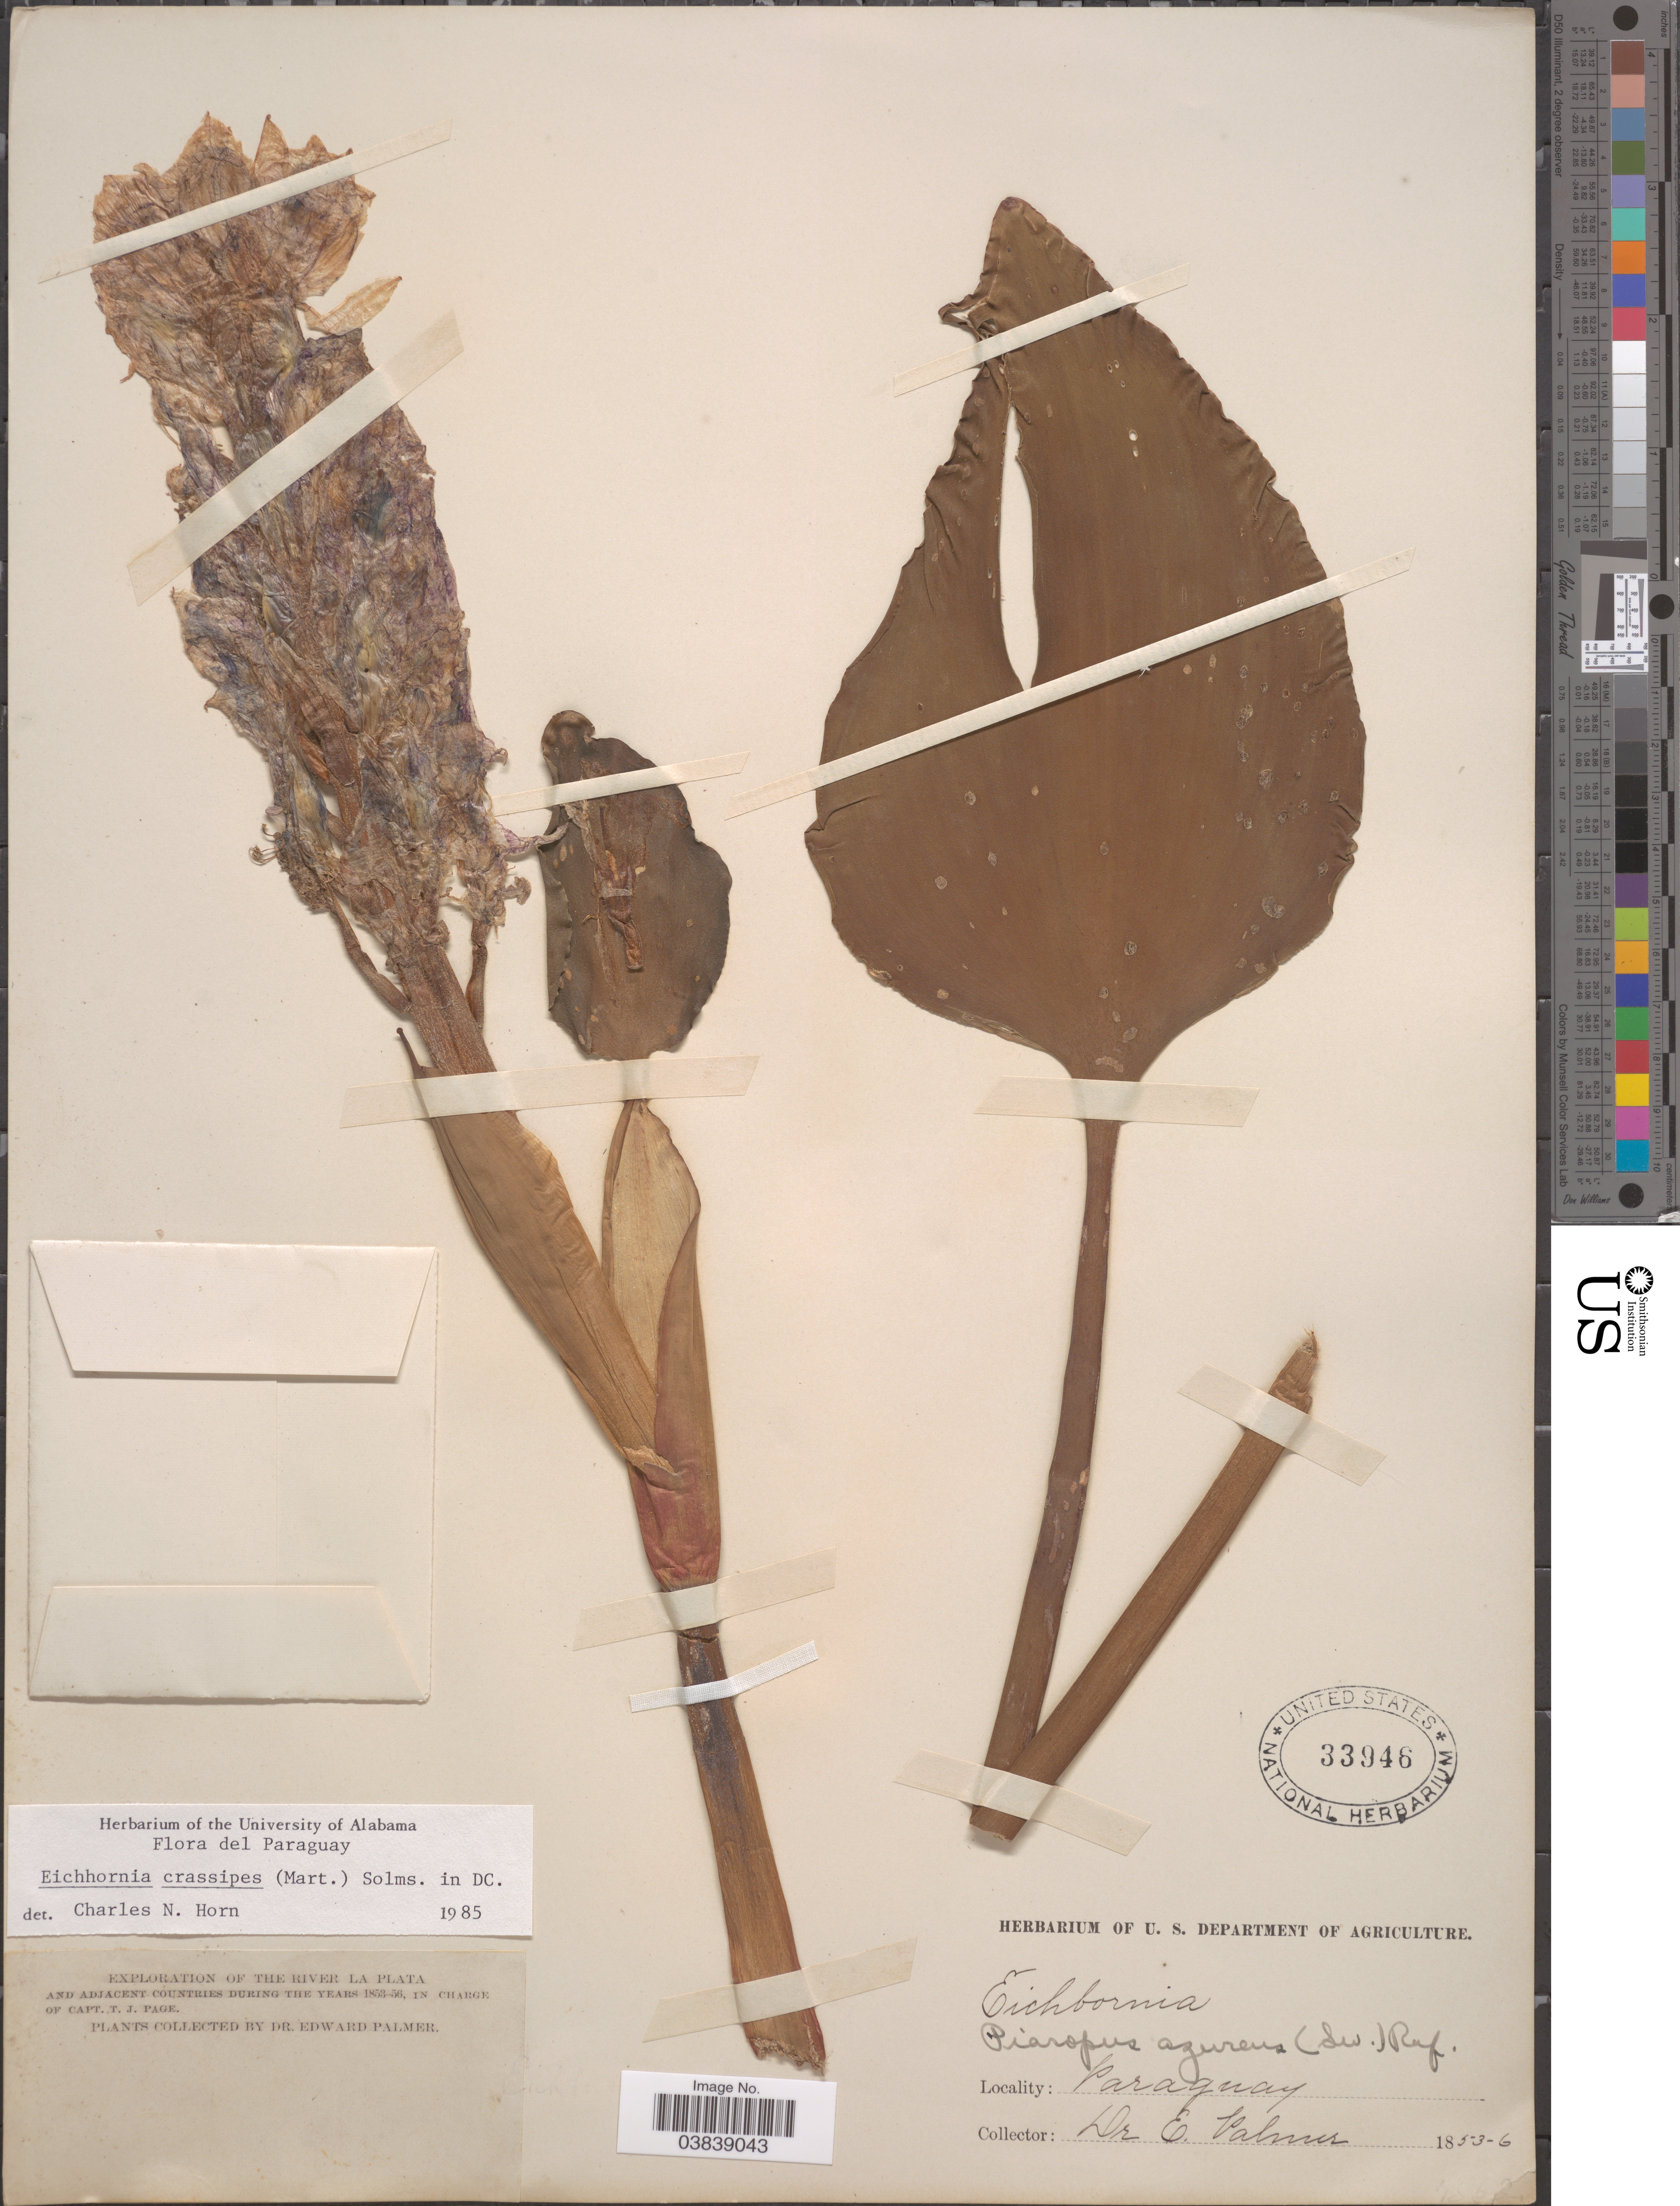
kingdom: Plantae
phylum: Tracheophyta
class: Liliopsida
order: Commelinales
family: Pontederiaceae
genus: Eichhornia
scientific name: Eichhornia crassipes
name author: (Mart.) Solms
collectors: E. Palmer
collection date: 1853/1856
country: Paraguay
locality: The River La Plata and Adjacent Countries.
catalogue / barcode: US 33946